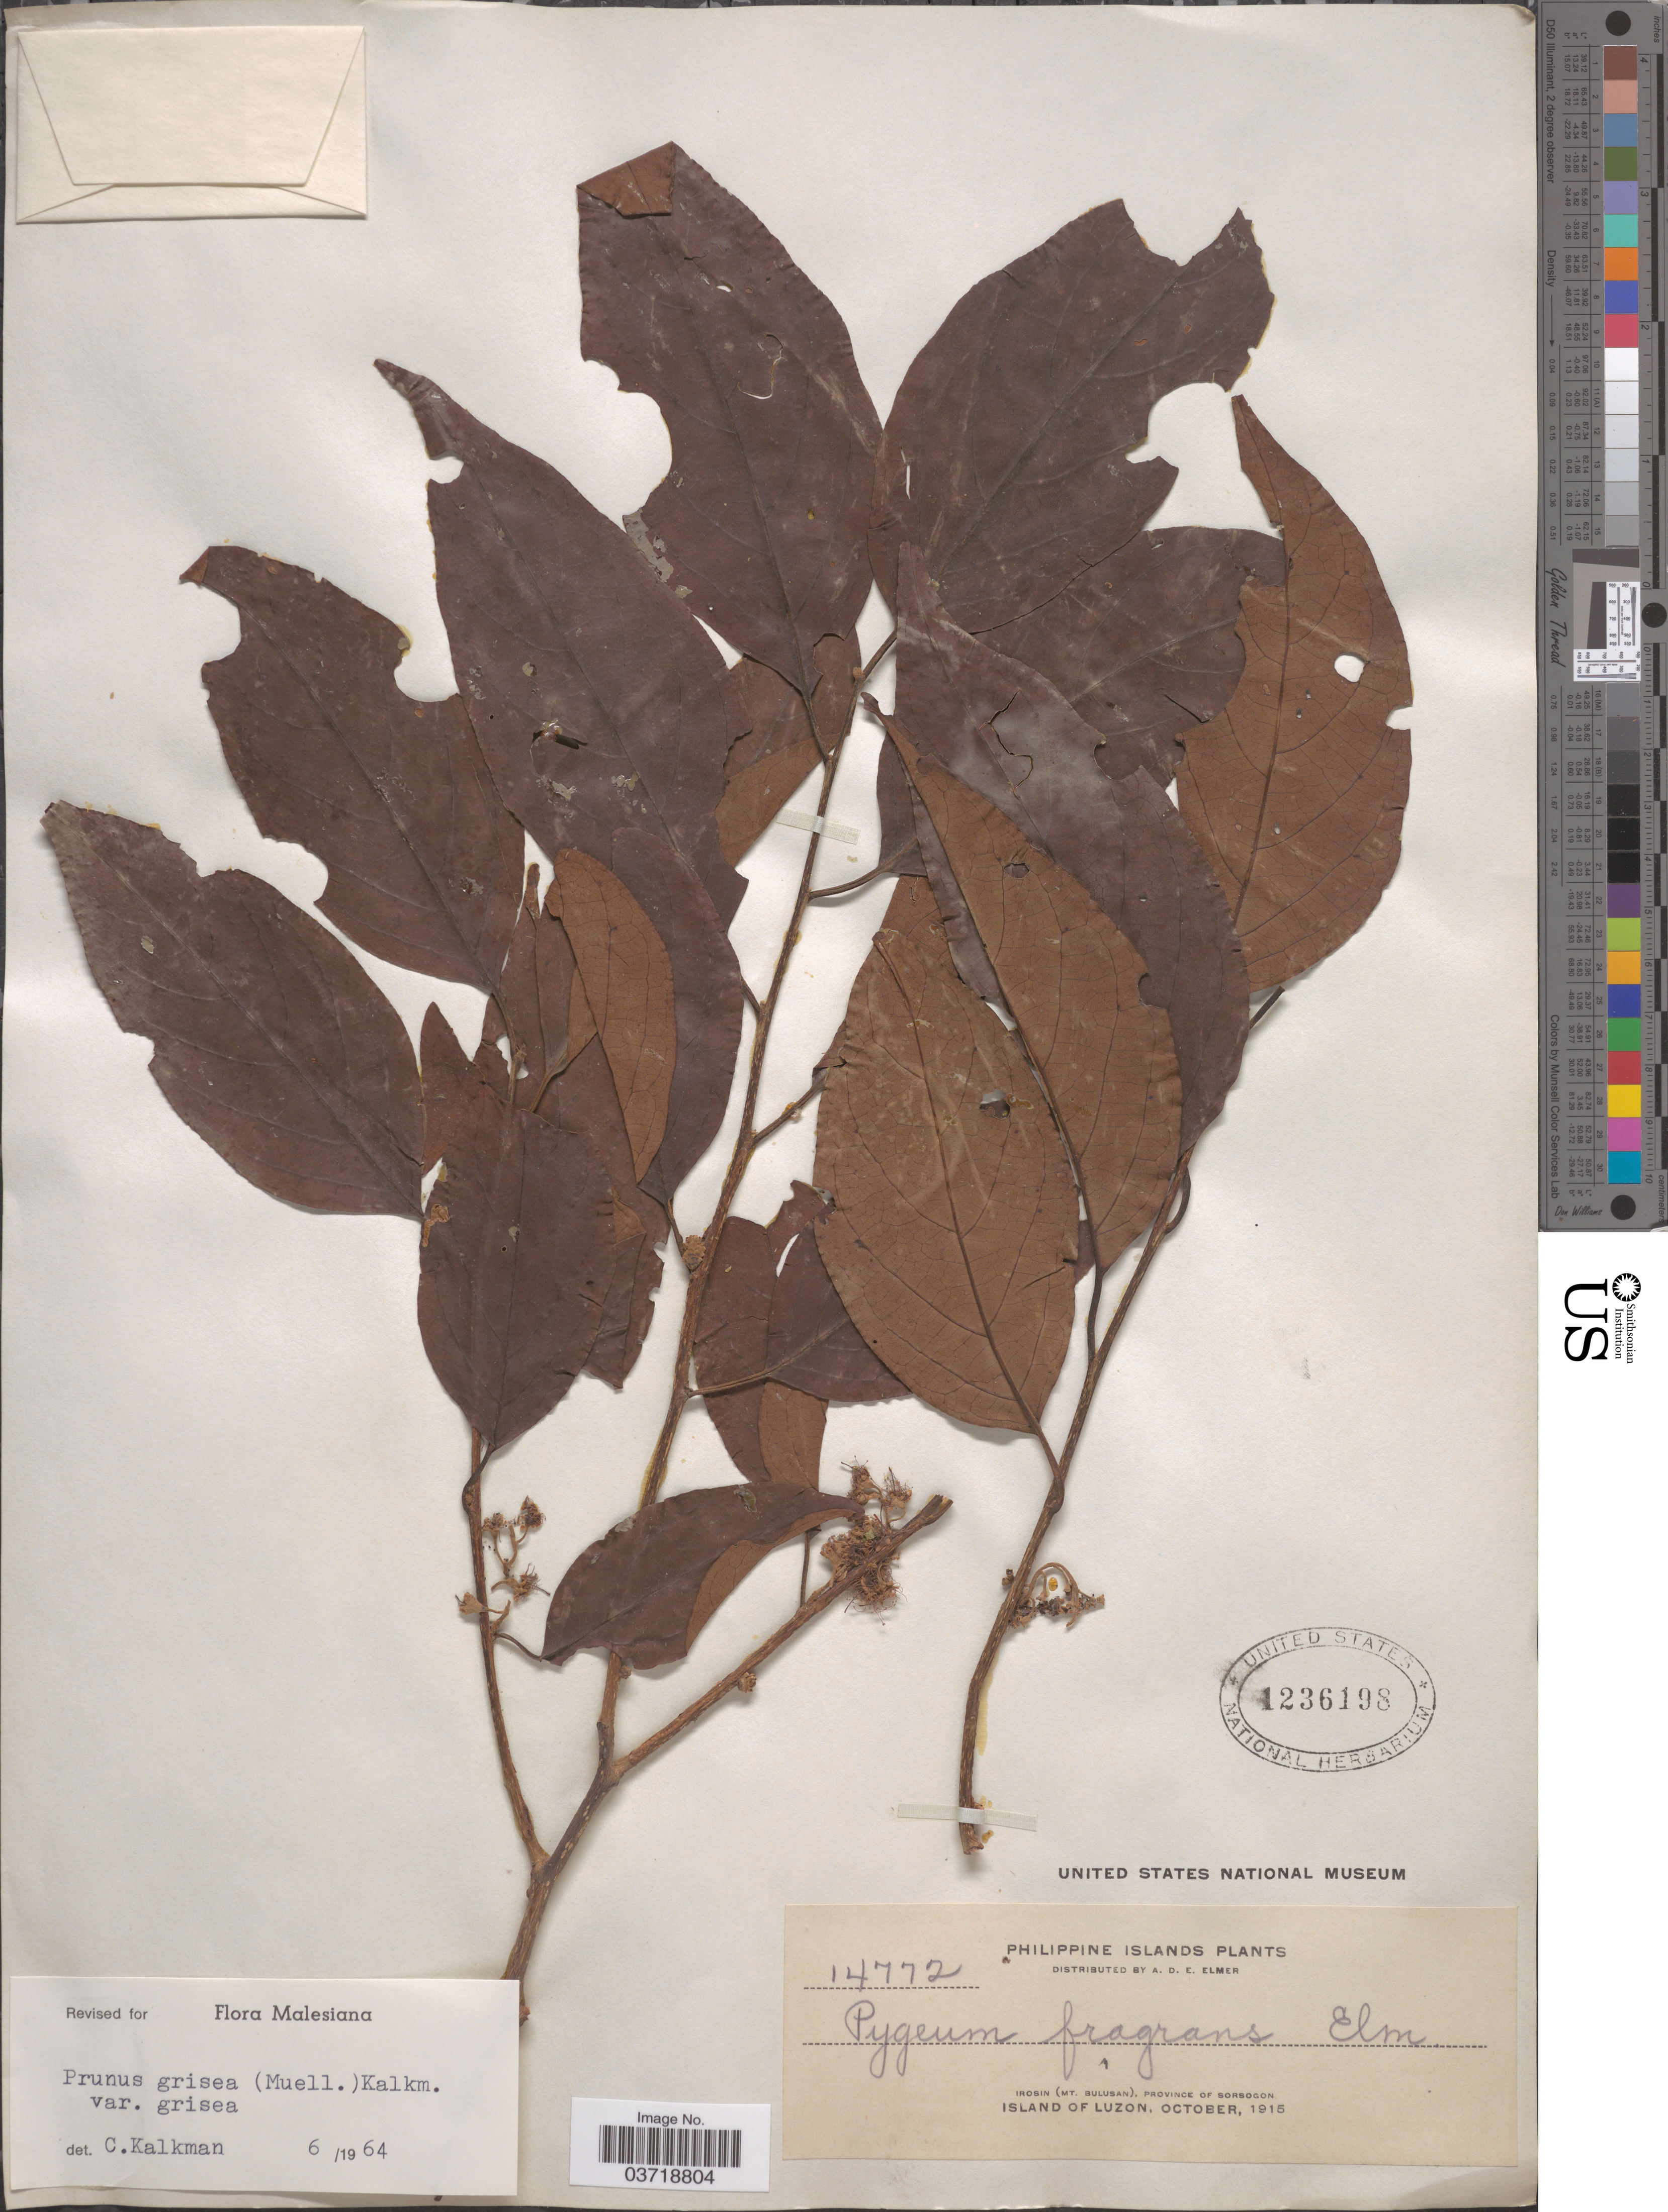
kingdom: Plantae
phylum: Tracheophyta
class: Magnoliopsida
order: Rosales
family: Rosaceae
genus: Prunus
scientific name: Prunus grisea var. grisea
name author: (Blume ex K. Müller) Kalkman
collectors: A. D. E. Elmer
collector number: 14772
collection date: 1915-10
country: Philippines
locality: Irosin (Mt. Bulusan), Province of Sorsogon. Island of Luzon.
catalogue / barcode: US 1236198